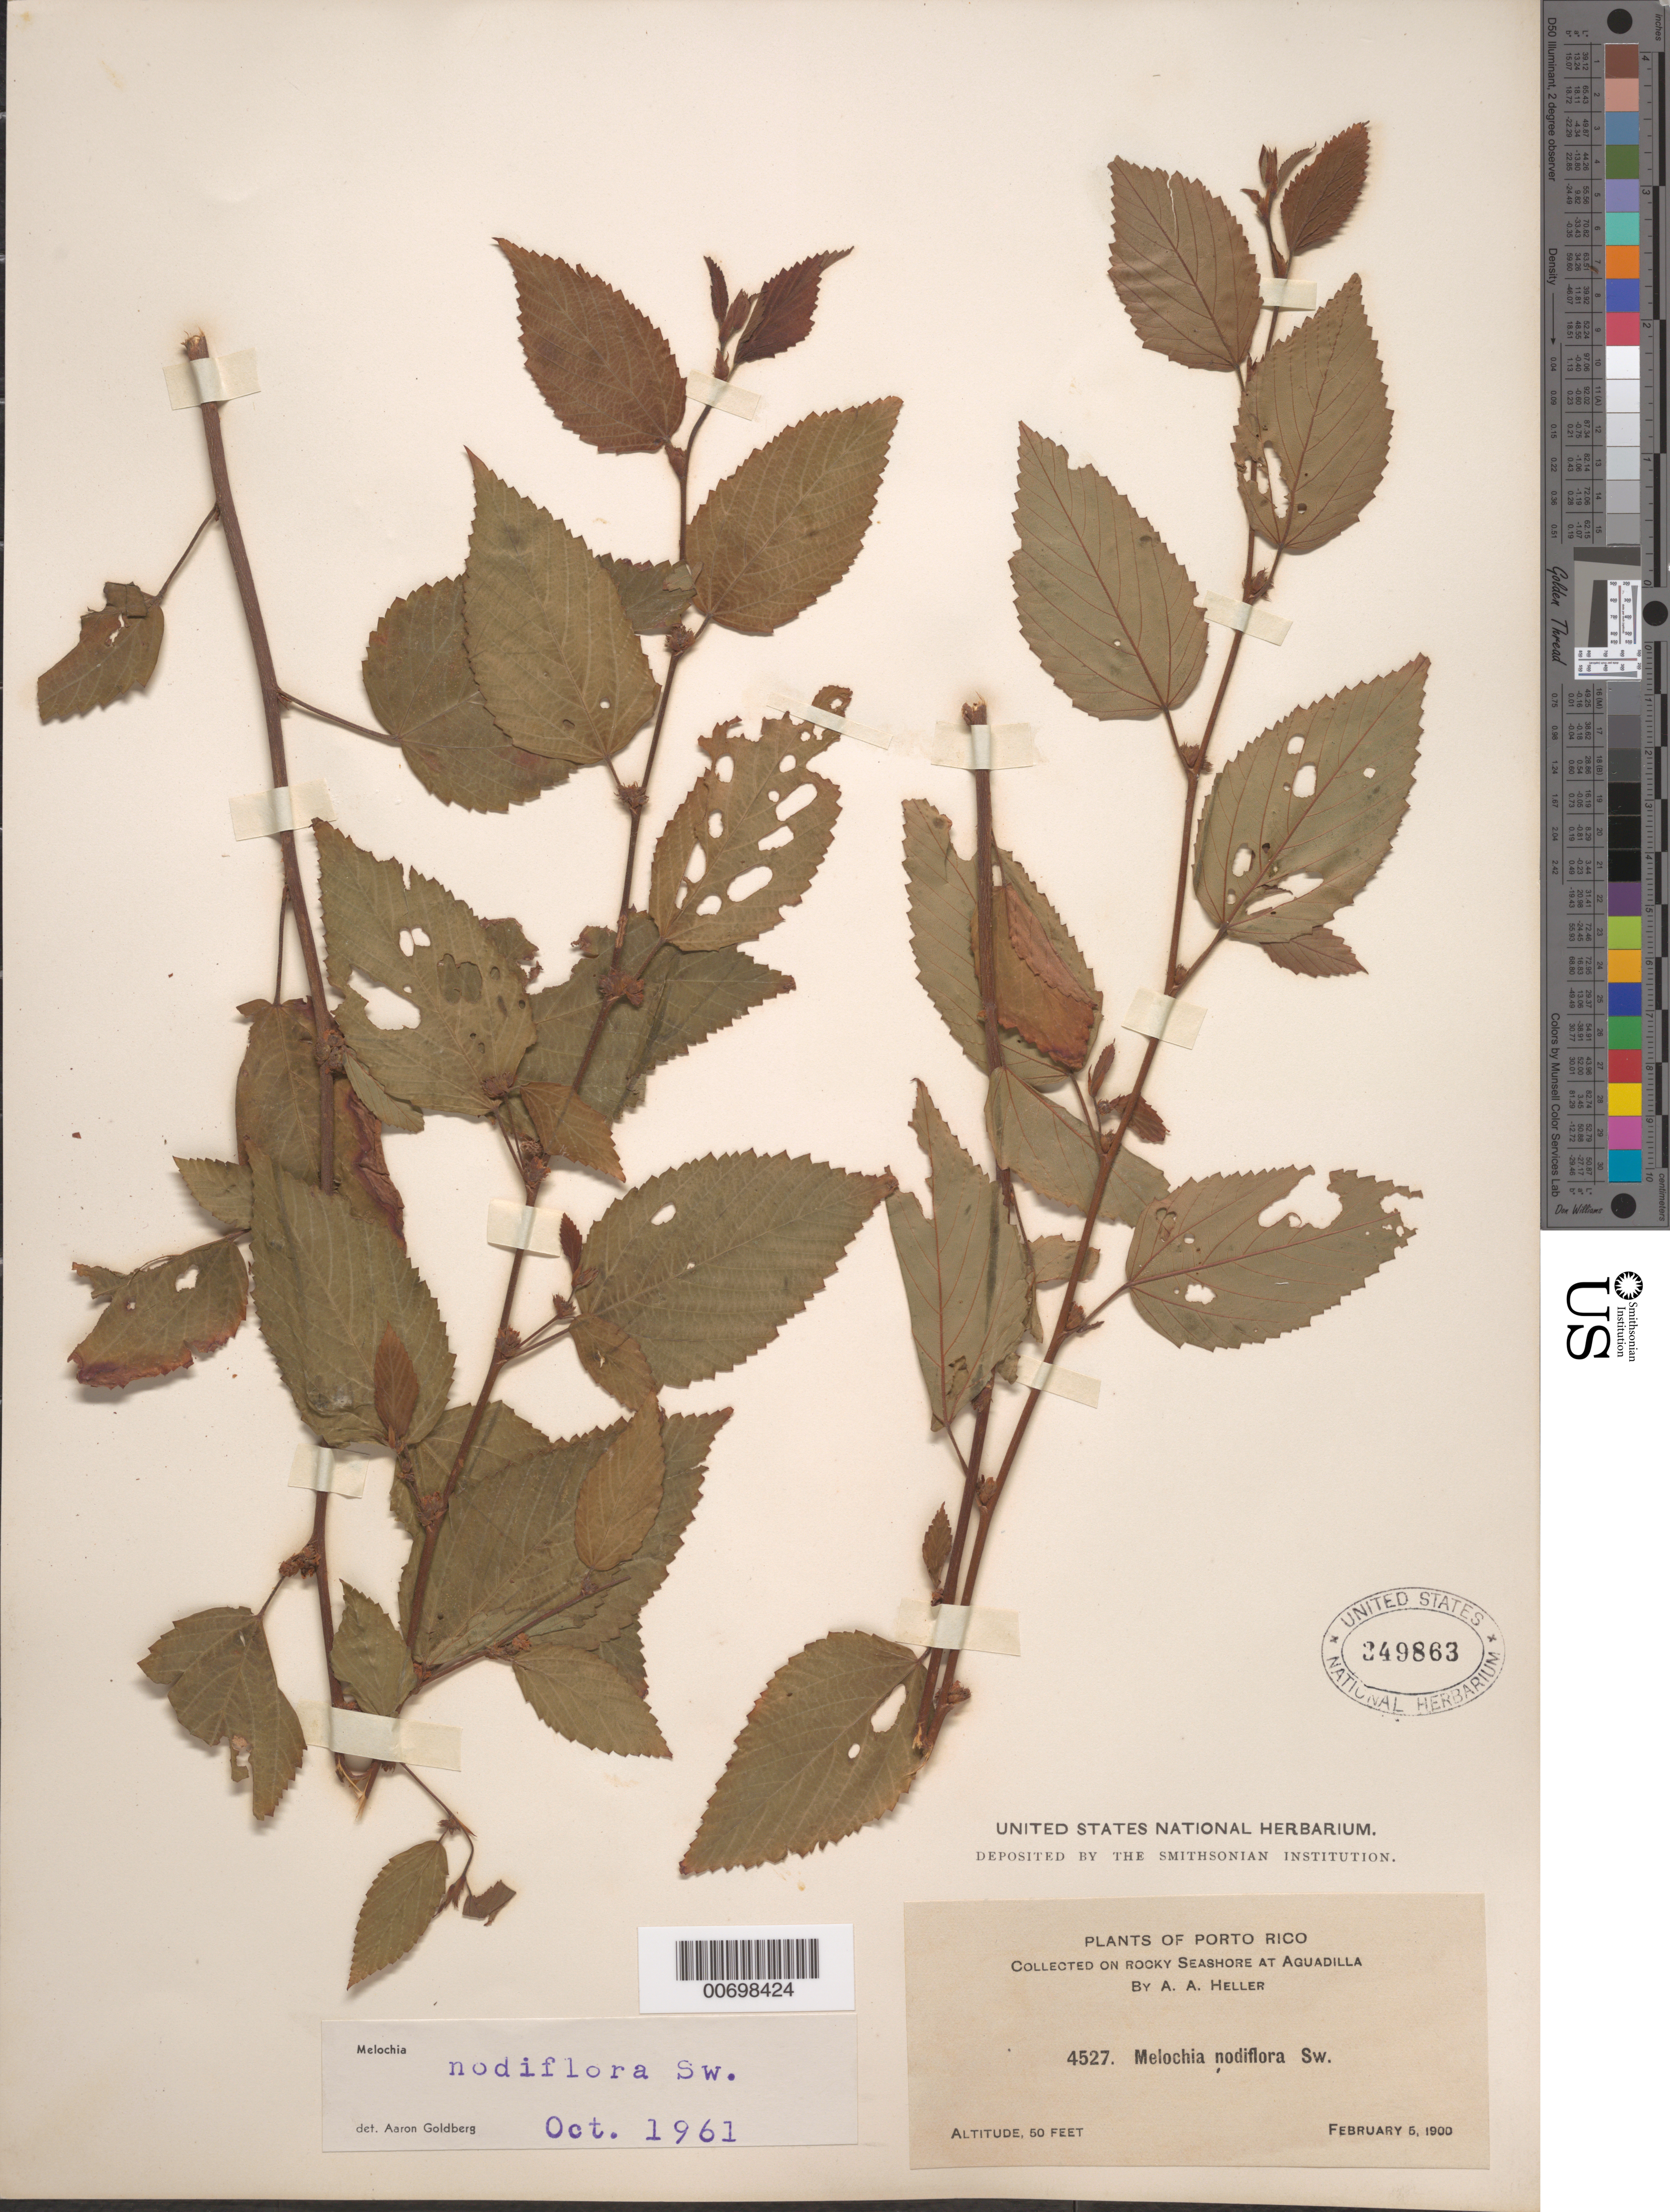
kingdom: Plantae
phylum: Tracheophyta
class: Magnoliopsida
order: Malvales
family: Malvaceae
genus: Melochia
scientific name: Melochia nodiflora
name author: Sw.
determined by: Goldberg, Aaron, (US), NMNH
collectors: A. A. Heller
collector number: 4527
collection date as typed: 05 Feb 1900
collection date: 1900-02-05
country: Puerto Rico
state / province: Aguadilla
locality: Aguadilla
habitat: Rocky seashore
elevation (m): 15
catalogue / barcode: US 349863